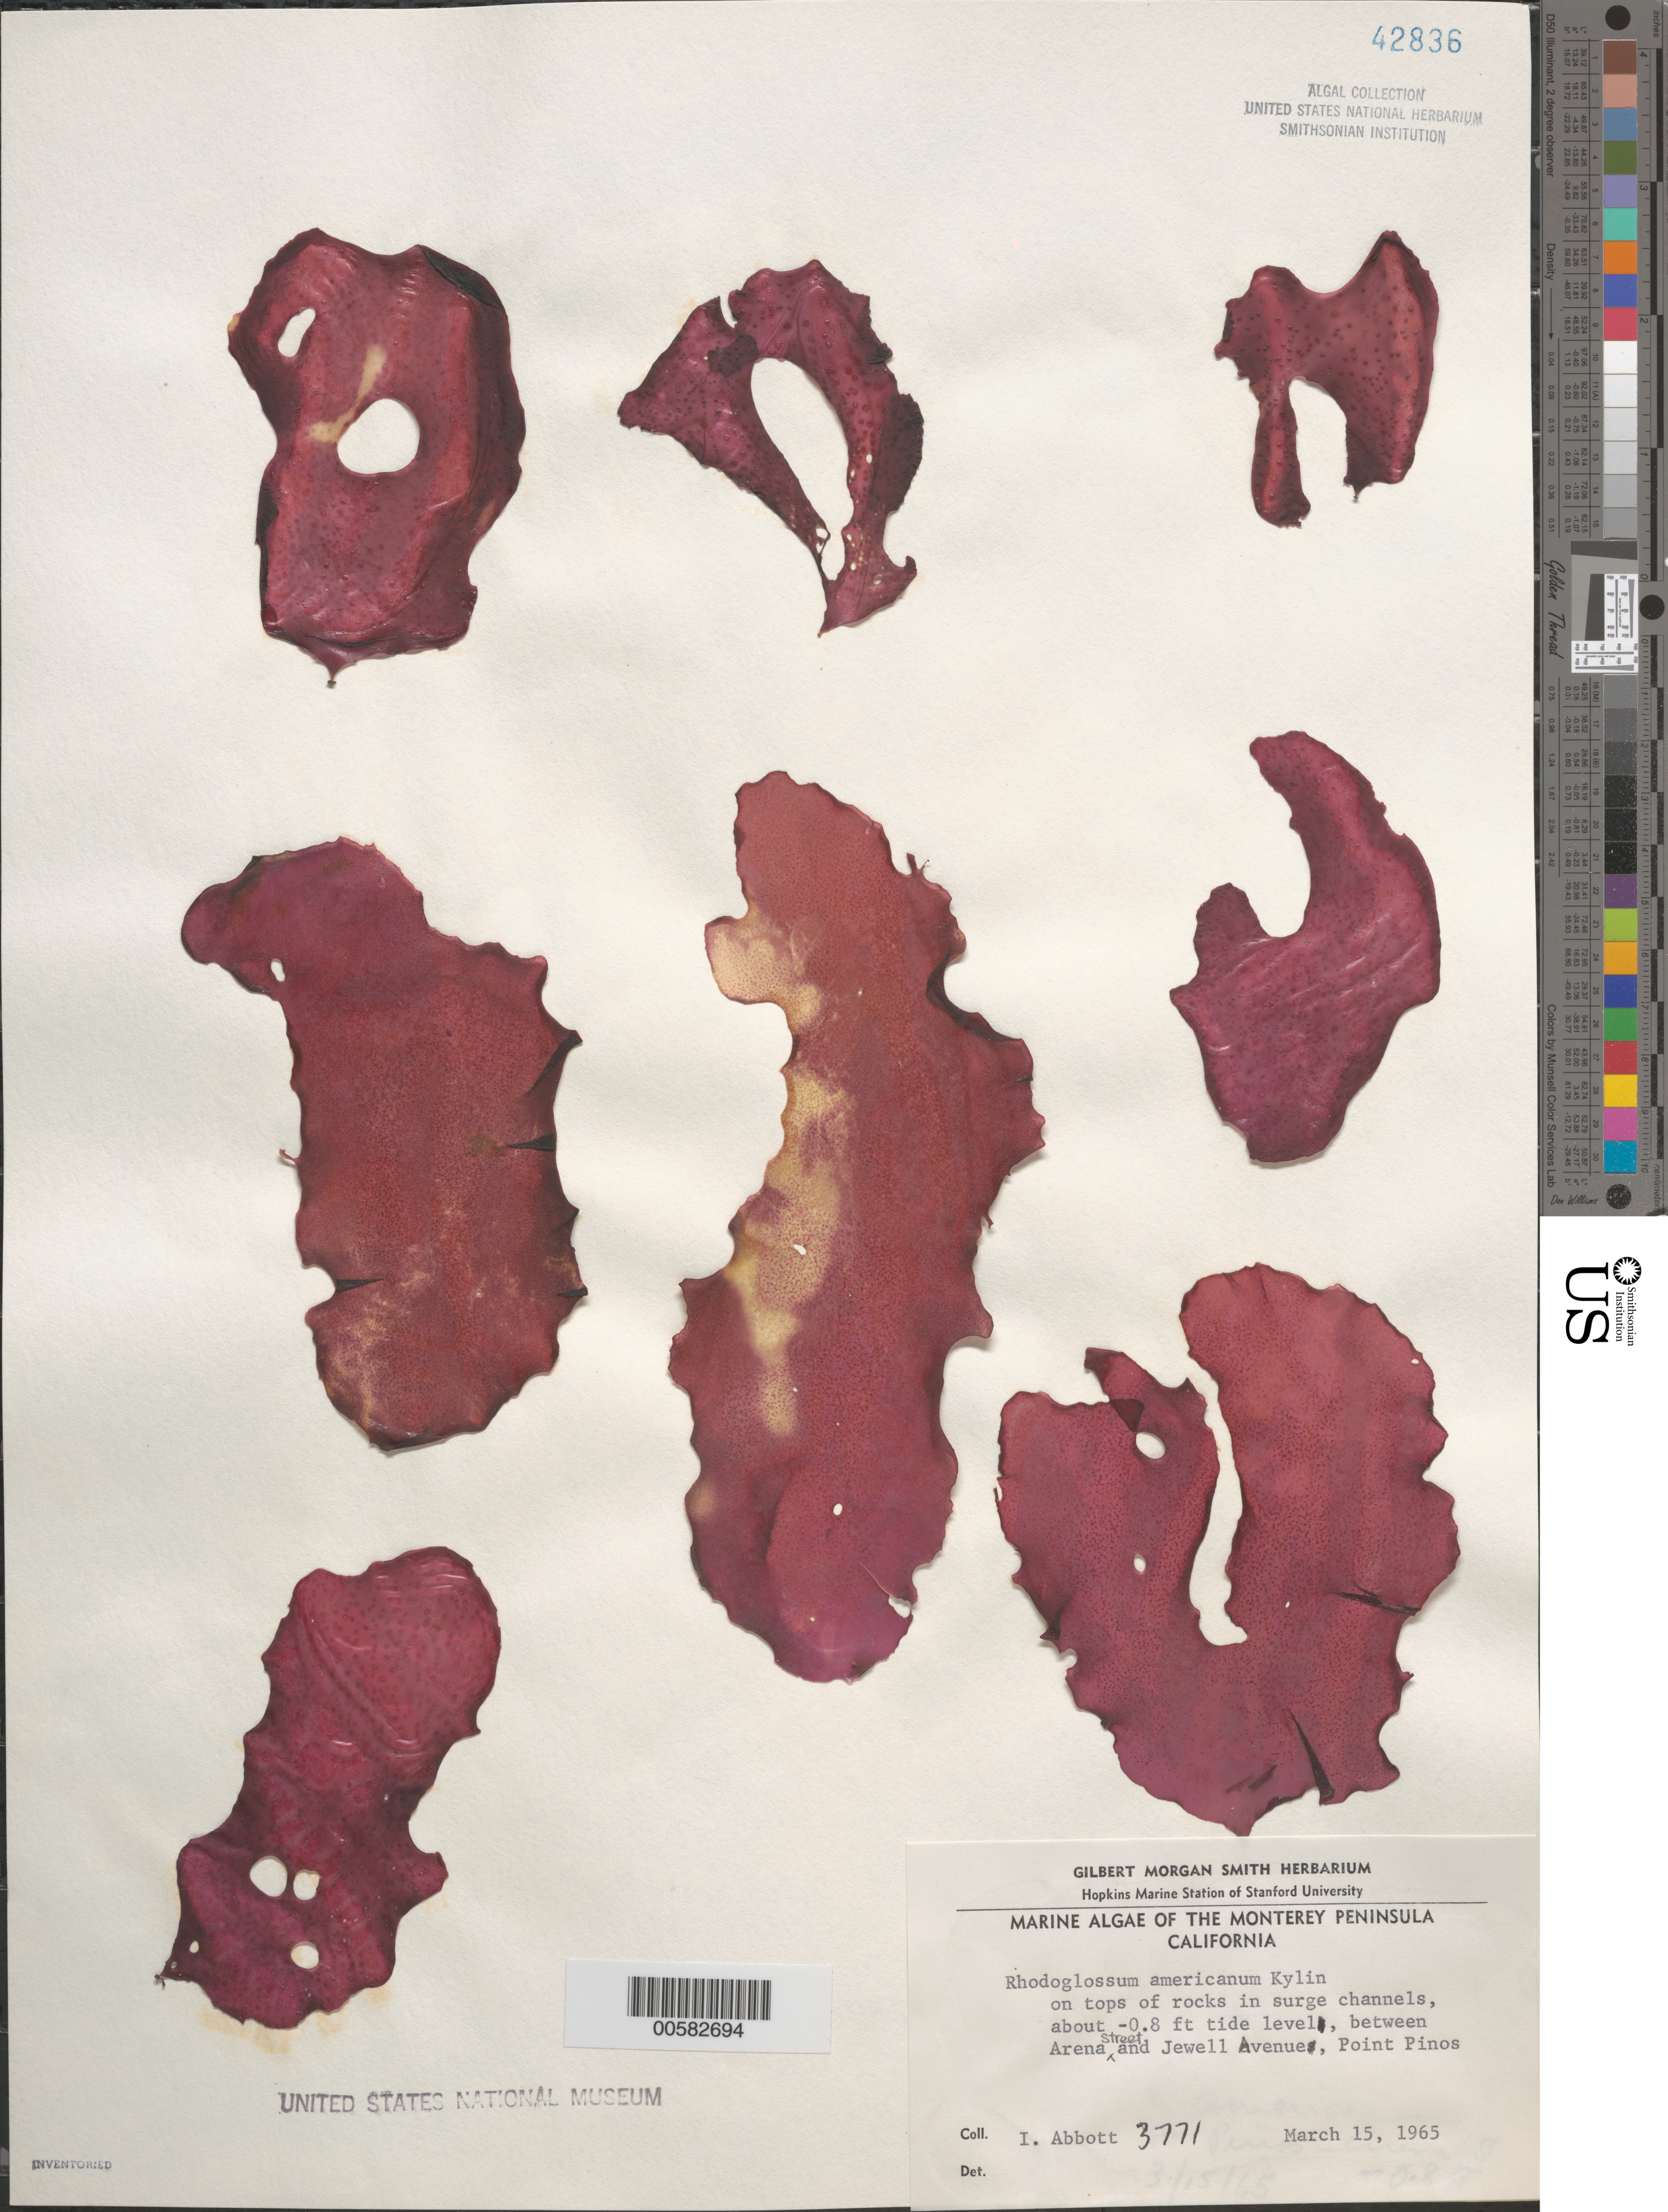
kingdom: Plantae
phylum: Rhodophyta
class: Florideophyceae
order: Gigartinales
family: Gigartinaceae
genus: Mazzaella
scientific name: Mazzaella californica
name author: (J. Agardh) G. De Toni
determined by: Algae name updating Project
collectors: I. A. Abbott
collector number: IAA 3771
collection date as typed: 15 Mar 1965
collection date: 1965-03-15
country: United States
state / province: California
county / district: Monterey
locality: Point Pinos, between Arena Street and Jewell Avenue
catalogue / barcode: US 42836